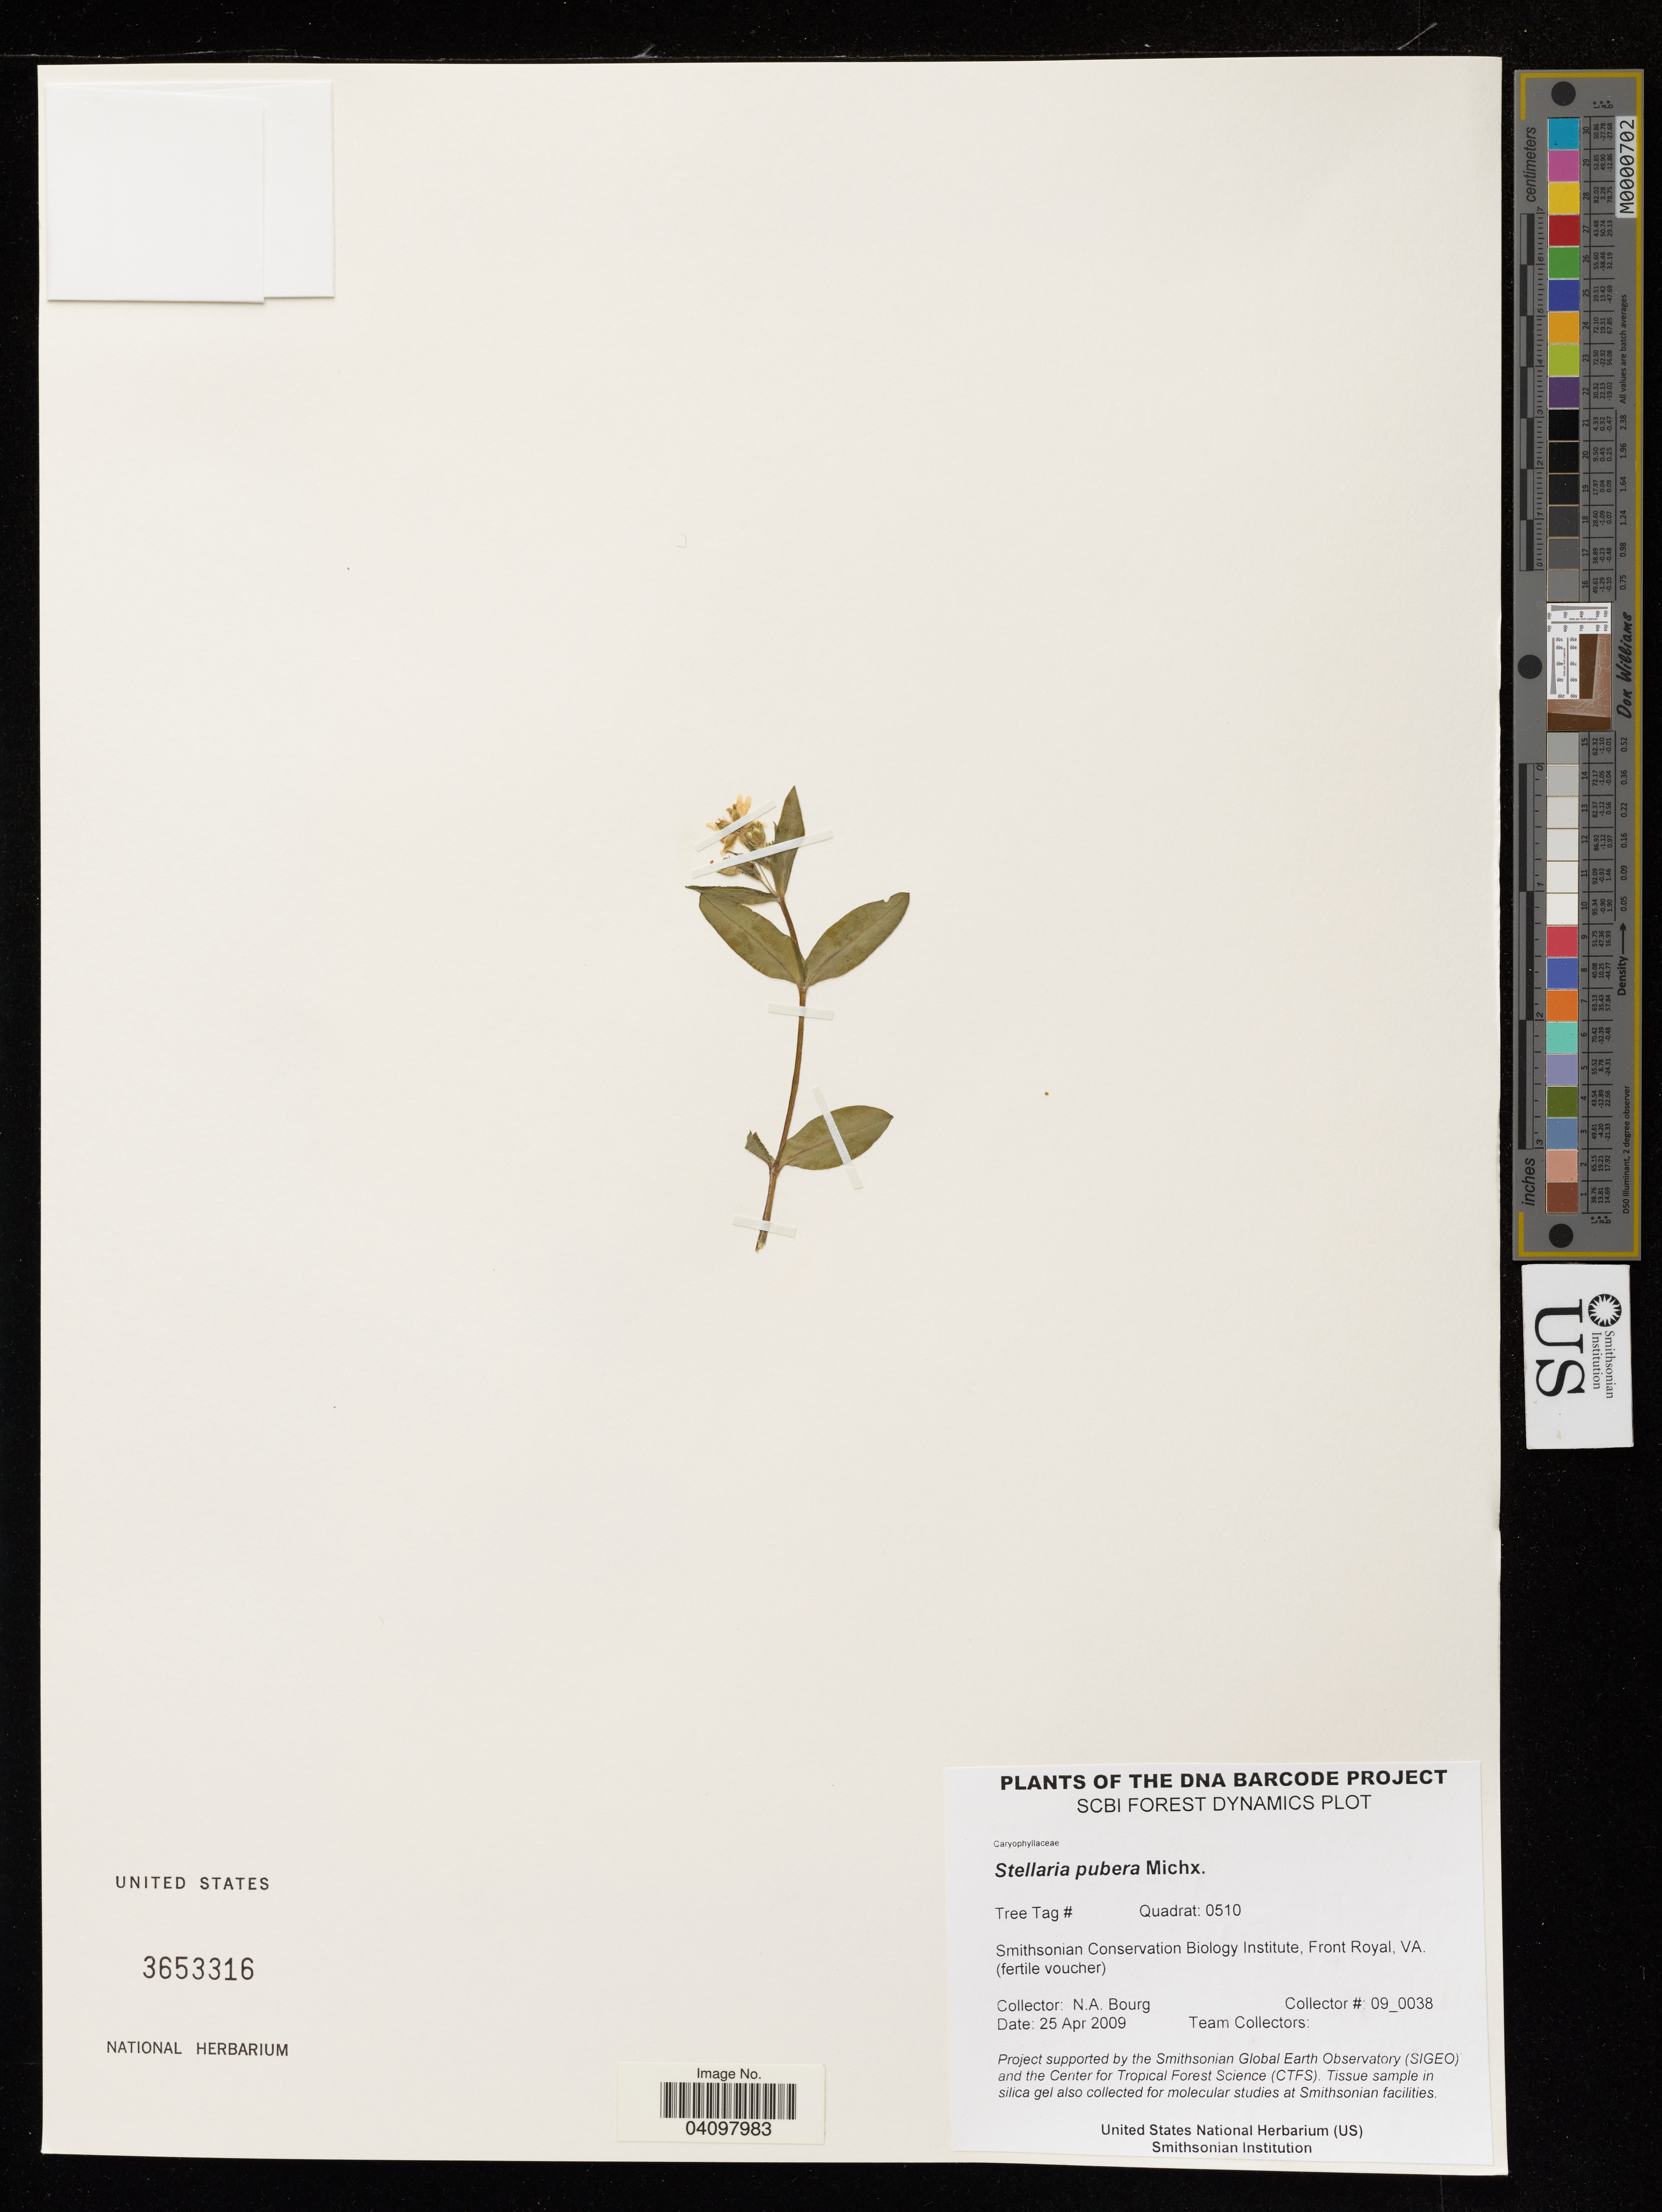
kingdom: Plantae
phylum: Tracheophyta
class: Magnoliopsida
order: Caryophyllales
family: Caryophyllaceae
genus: Stellaria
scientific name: Stellaria pubera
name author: Michx.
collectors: N. A. Bourg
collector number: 09_0038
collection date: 2009-04-25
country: United States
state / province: Virginia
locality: Smithsonian Conservation Biology Institute, Front Royal.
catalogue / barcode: US 3653316